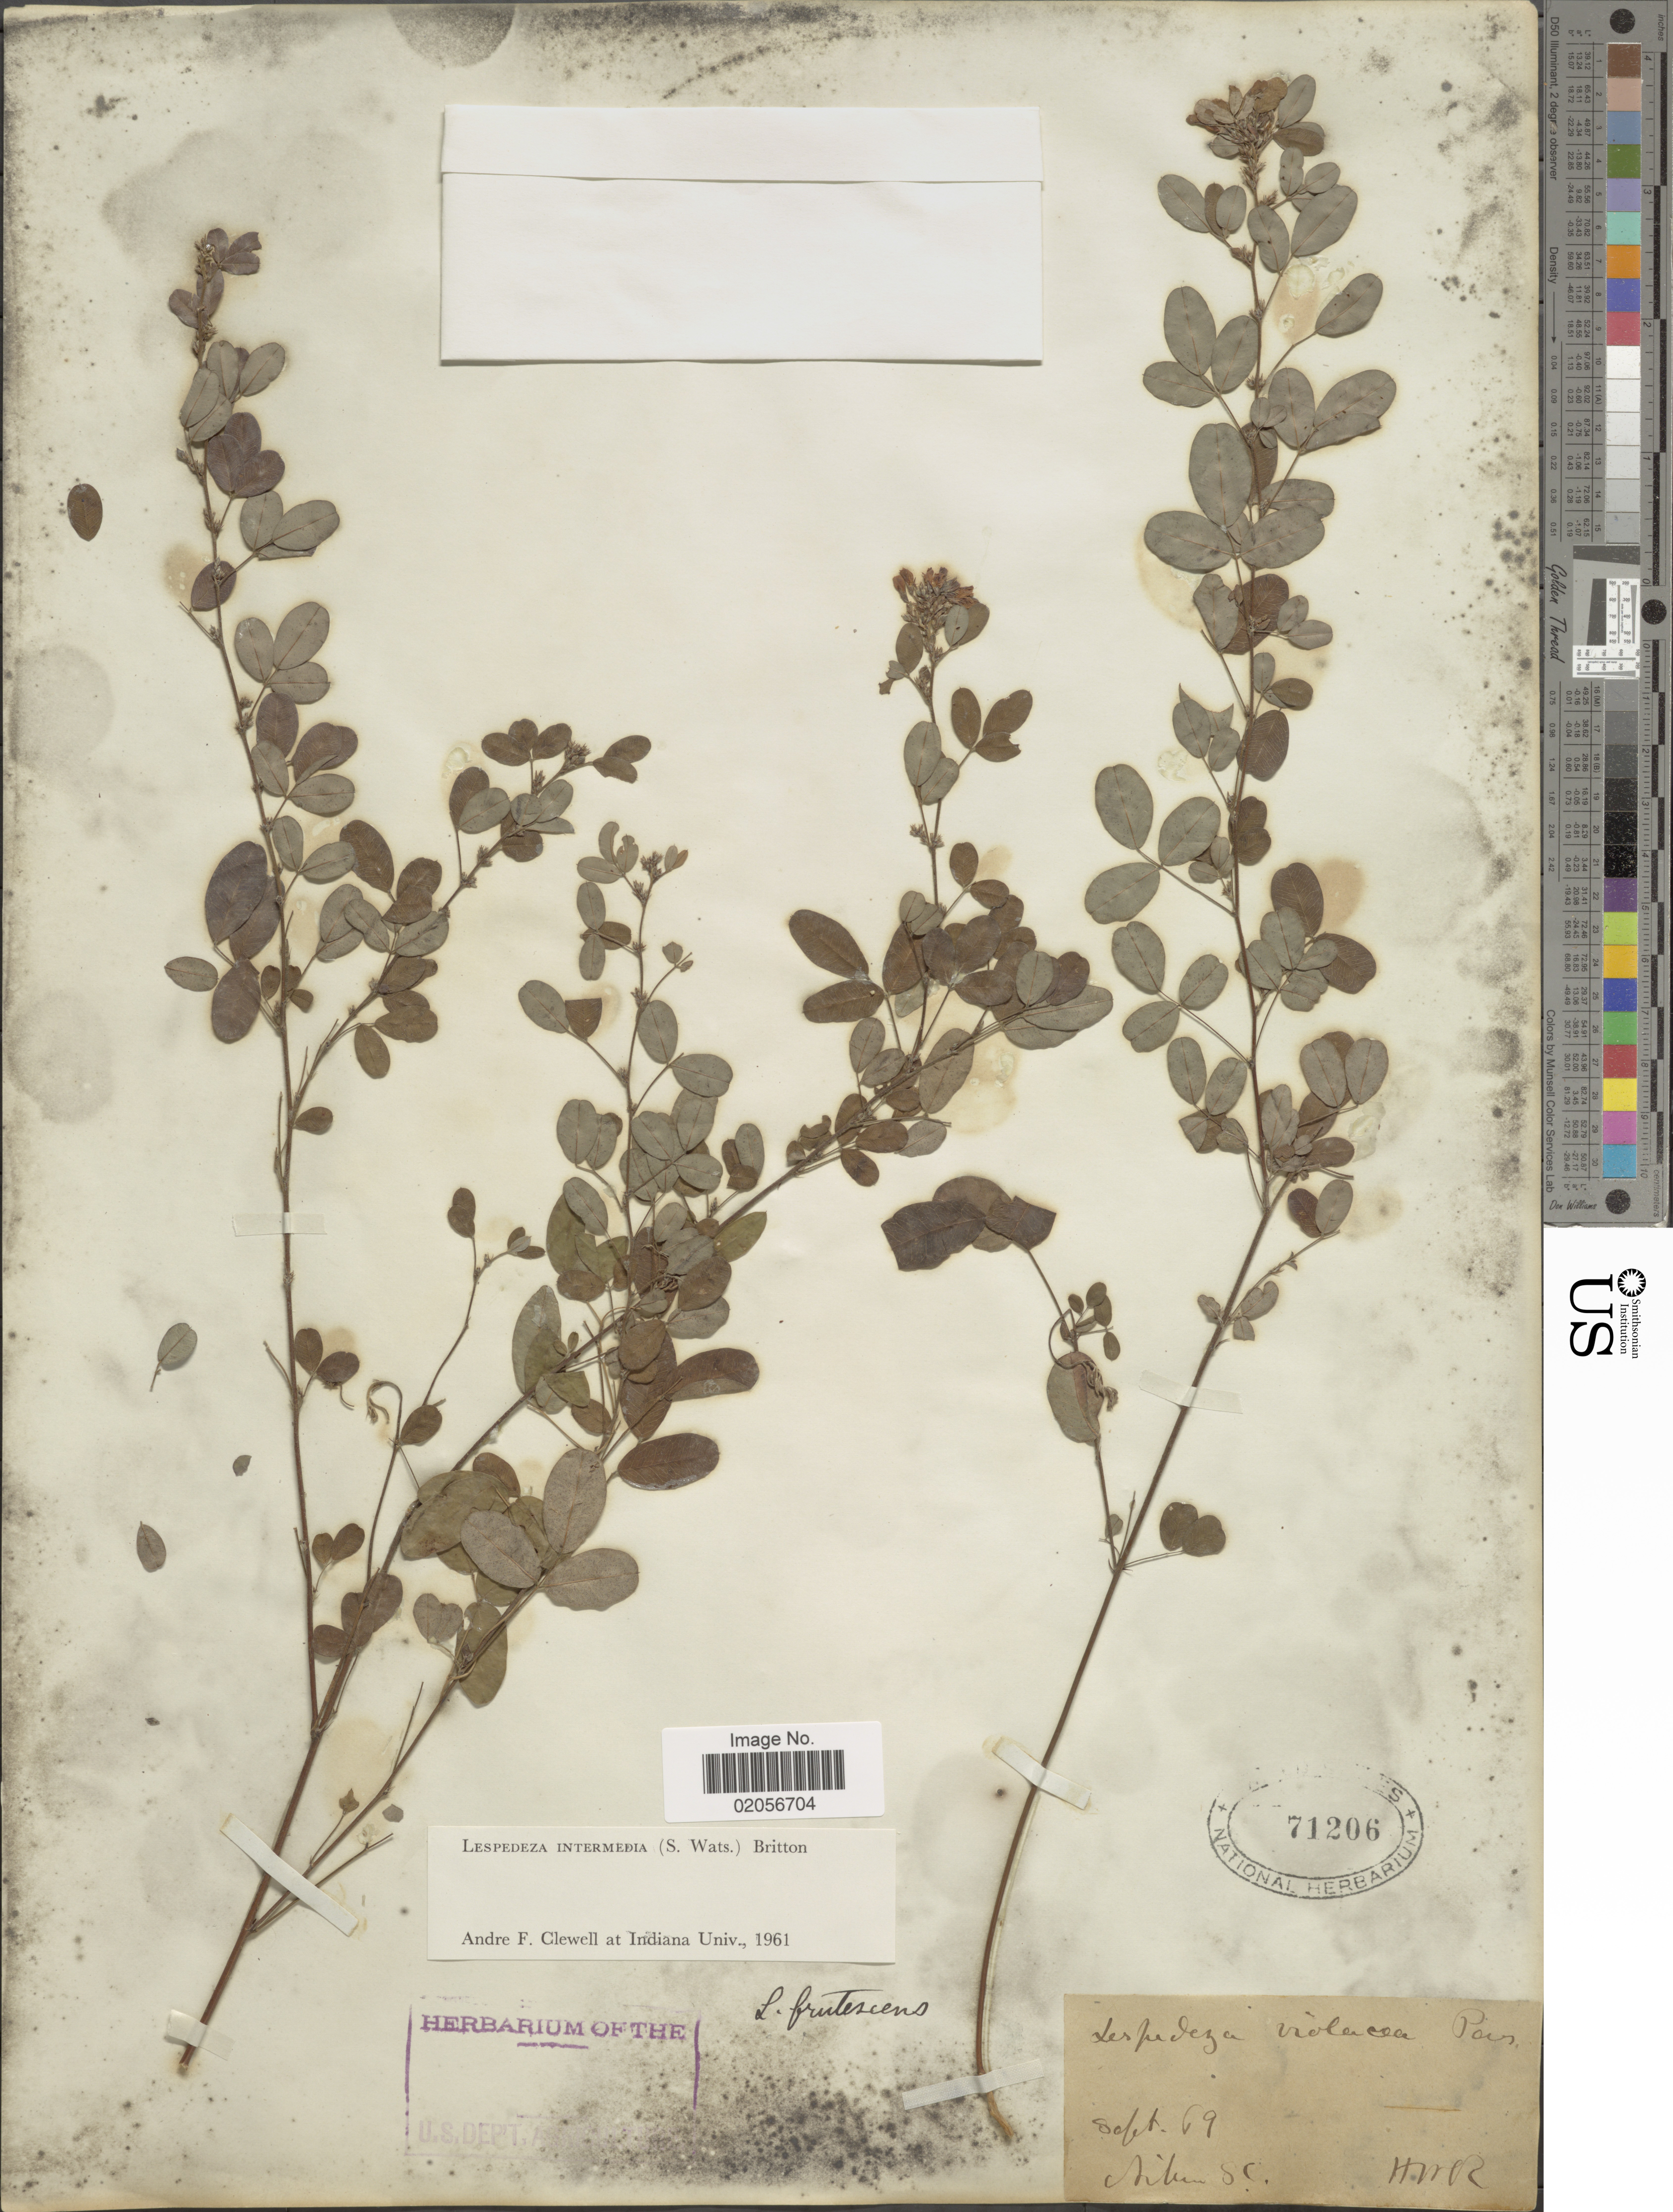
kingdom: Plantae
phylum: Tracheophyta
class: Magnoliopsida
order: Fabales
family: Fabaceae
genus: Lespedeza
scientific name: Lespedeza intermedia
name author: (S. Watson) Britton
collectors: H. W. R.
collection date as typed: Transcribed d/m/y: /9/69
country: United States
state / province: South Carolina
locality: Aiken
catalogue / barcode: US 71206